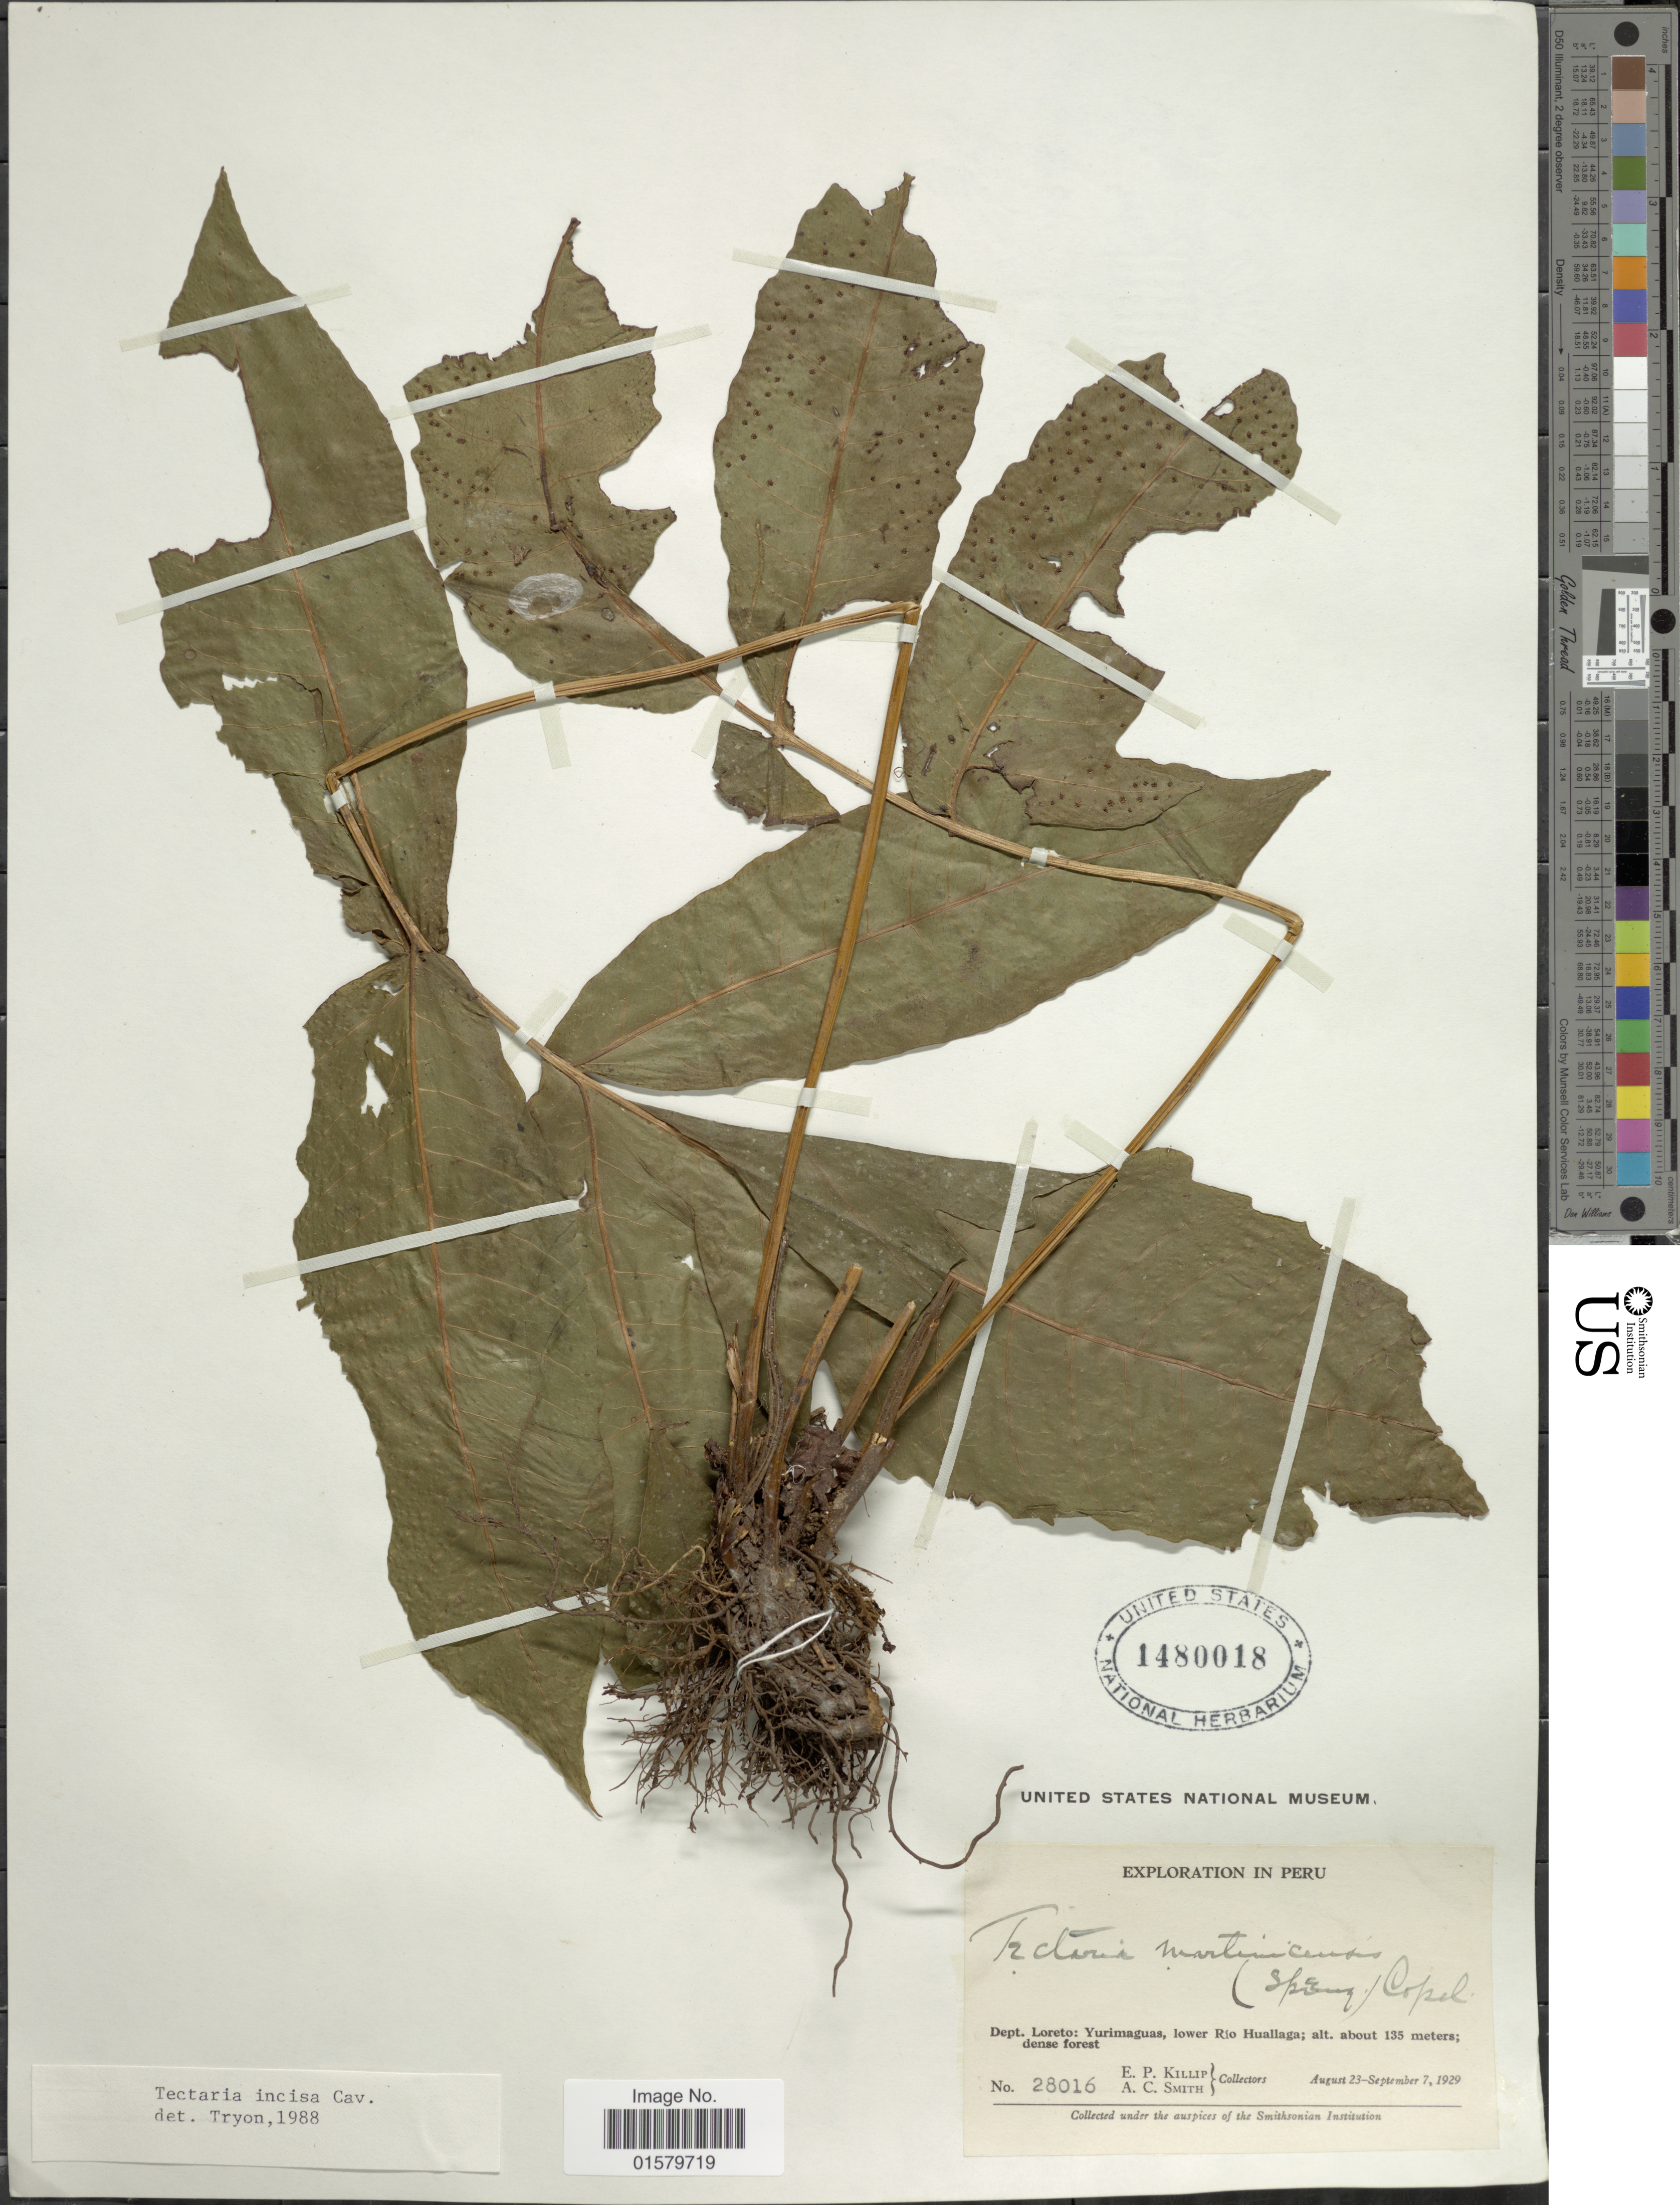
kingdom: Plantae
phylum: Tracheophyta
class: Polypodiopsida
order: Polypodiales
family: Tectariaceae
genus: Tectaria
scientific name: Tectaria incisa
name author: Cav.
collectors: E. P. Killip & A. C. Smith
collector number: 28016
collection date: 1929-08-23/1929-09-07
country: Peru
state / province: Loreto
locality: Yurimaguas, lwoer Rio Huallaga; dense forest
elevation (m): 135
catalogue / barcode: US 1480018